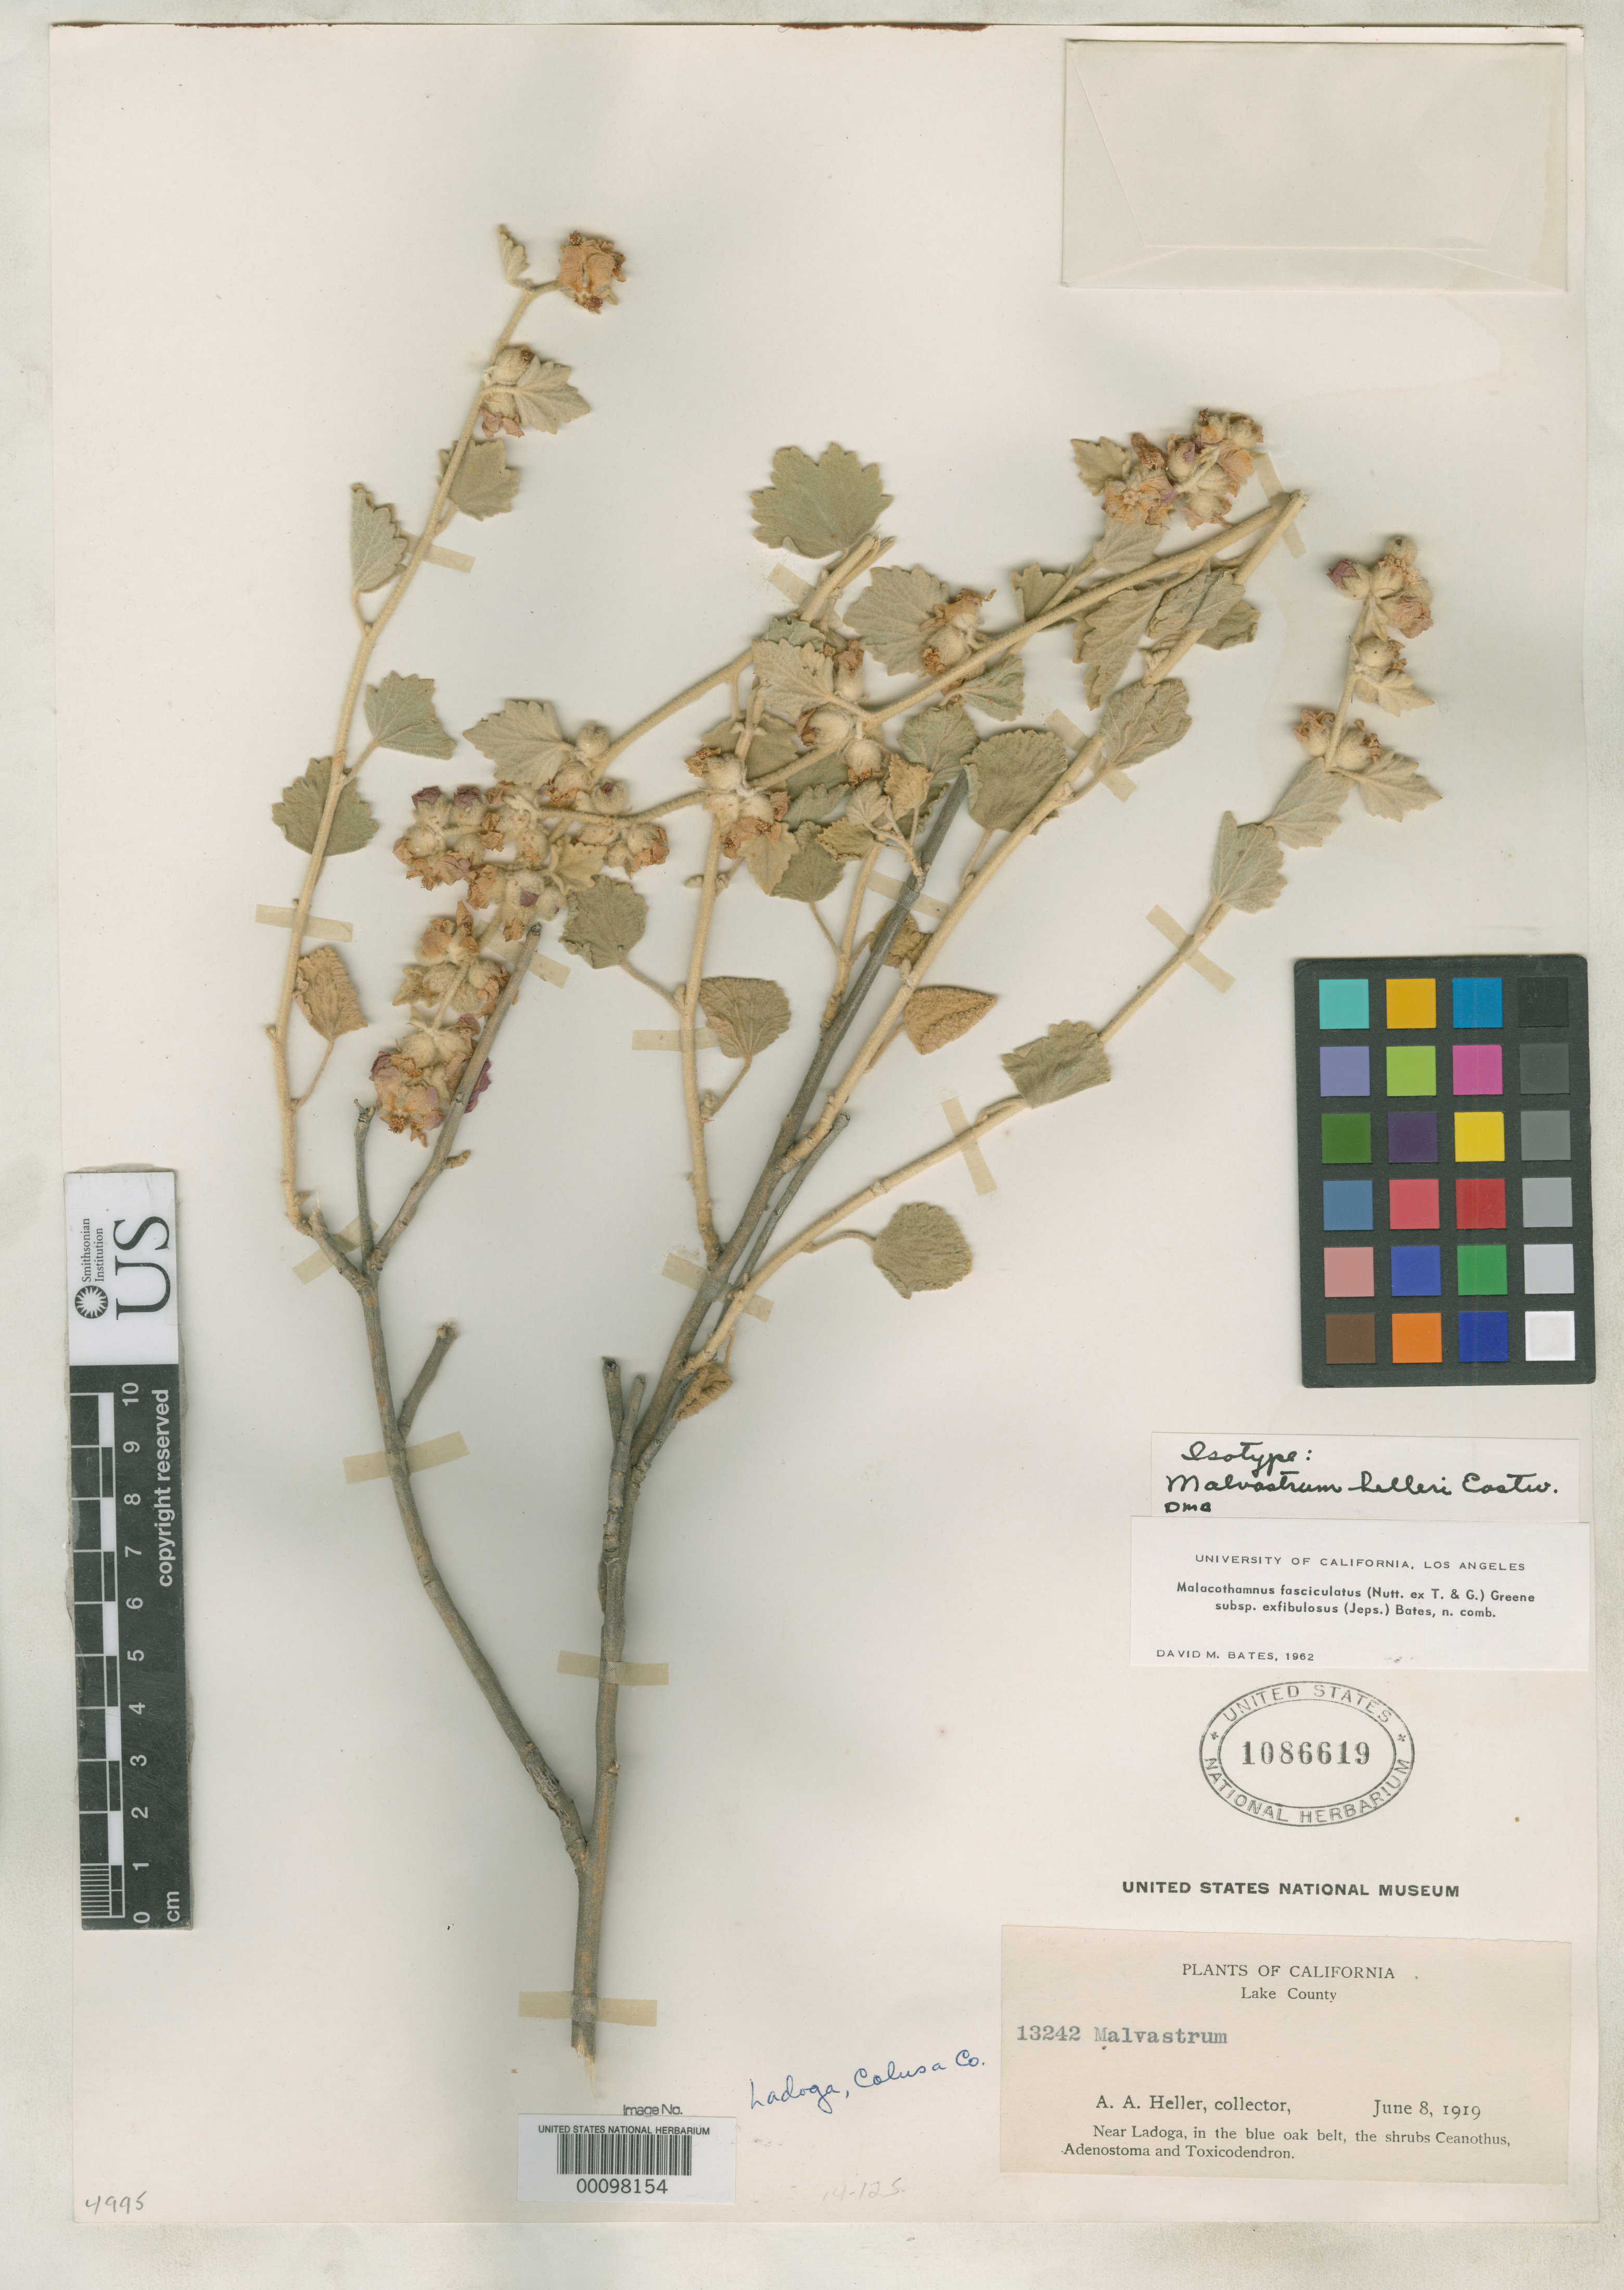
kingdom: Plantae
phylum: Tracheophyta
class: Magnoliopsida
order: Malvales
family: Malvaceae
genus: Malvastrum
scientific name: Malvastrum helleri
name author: Eastw.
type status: Isotype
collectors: A. A. Heller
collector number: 13242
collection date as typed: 08 Jun 1919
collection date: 1919-06-08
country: United States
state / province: California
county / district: Lake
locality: Near Ladago.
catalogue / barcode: US 1086619